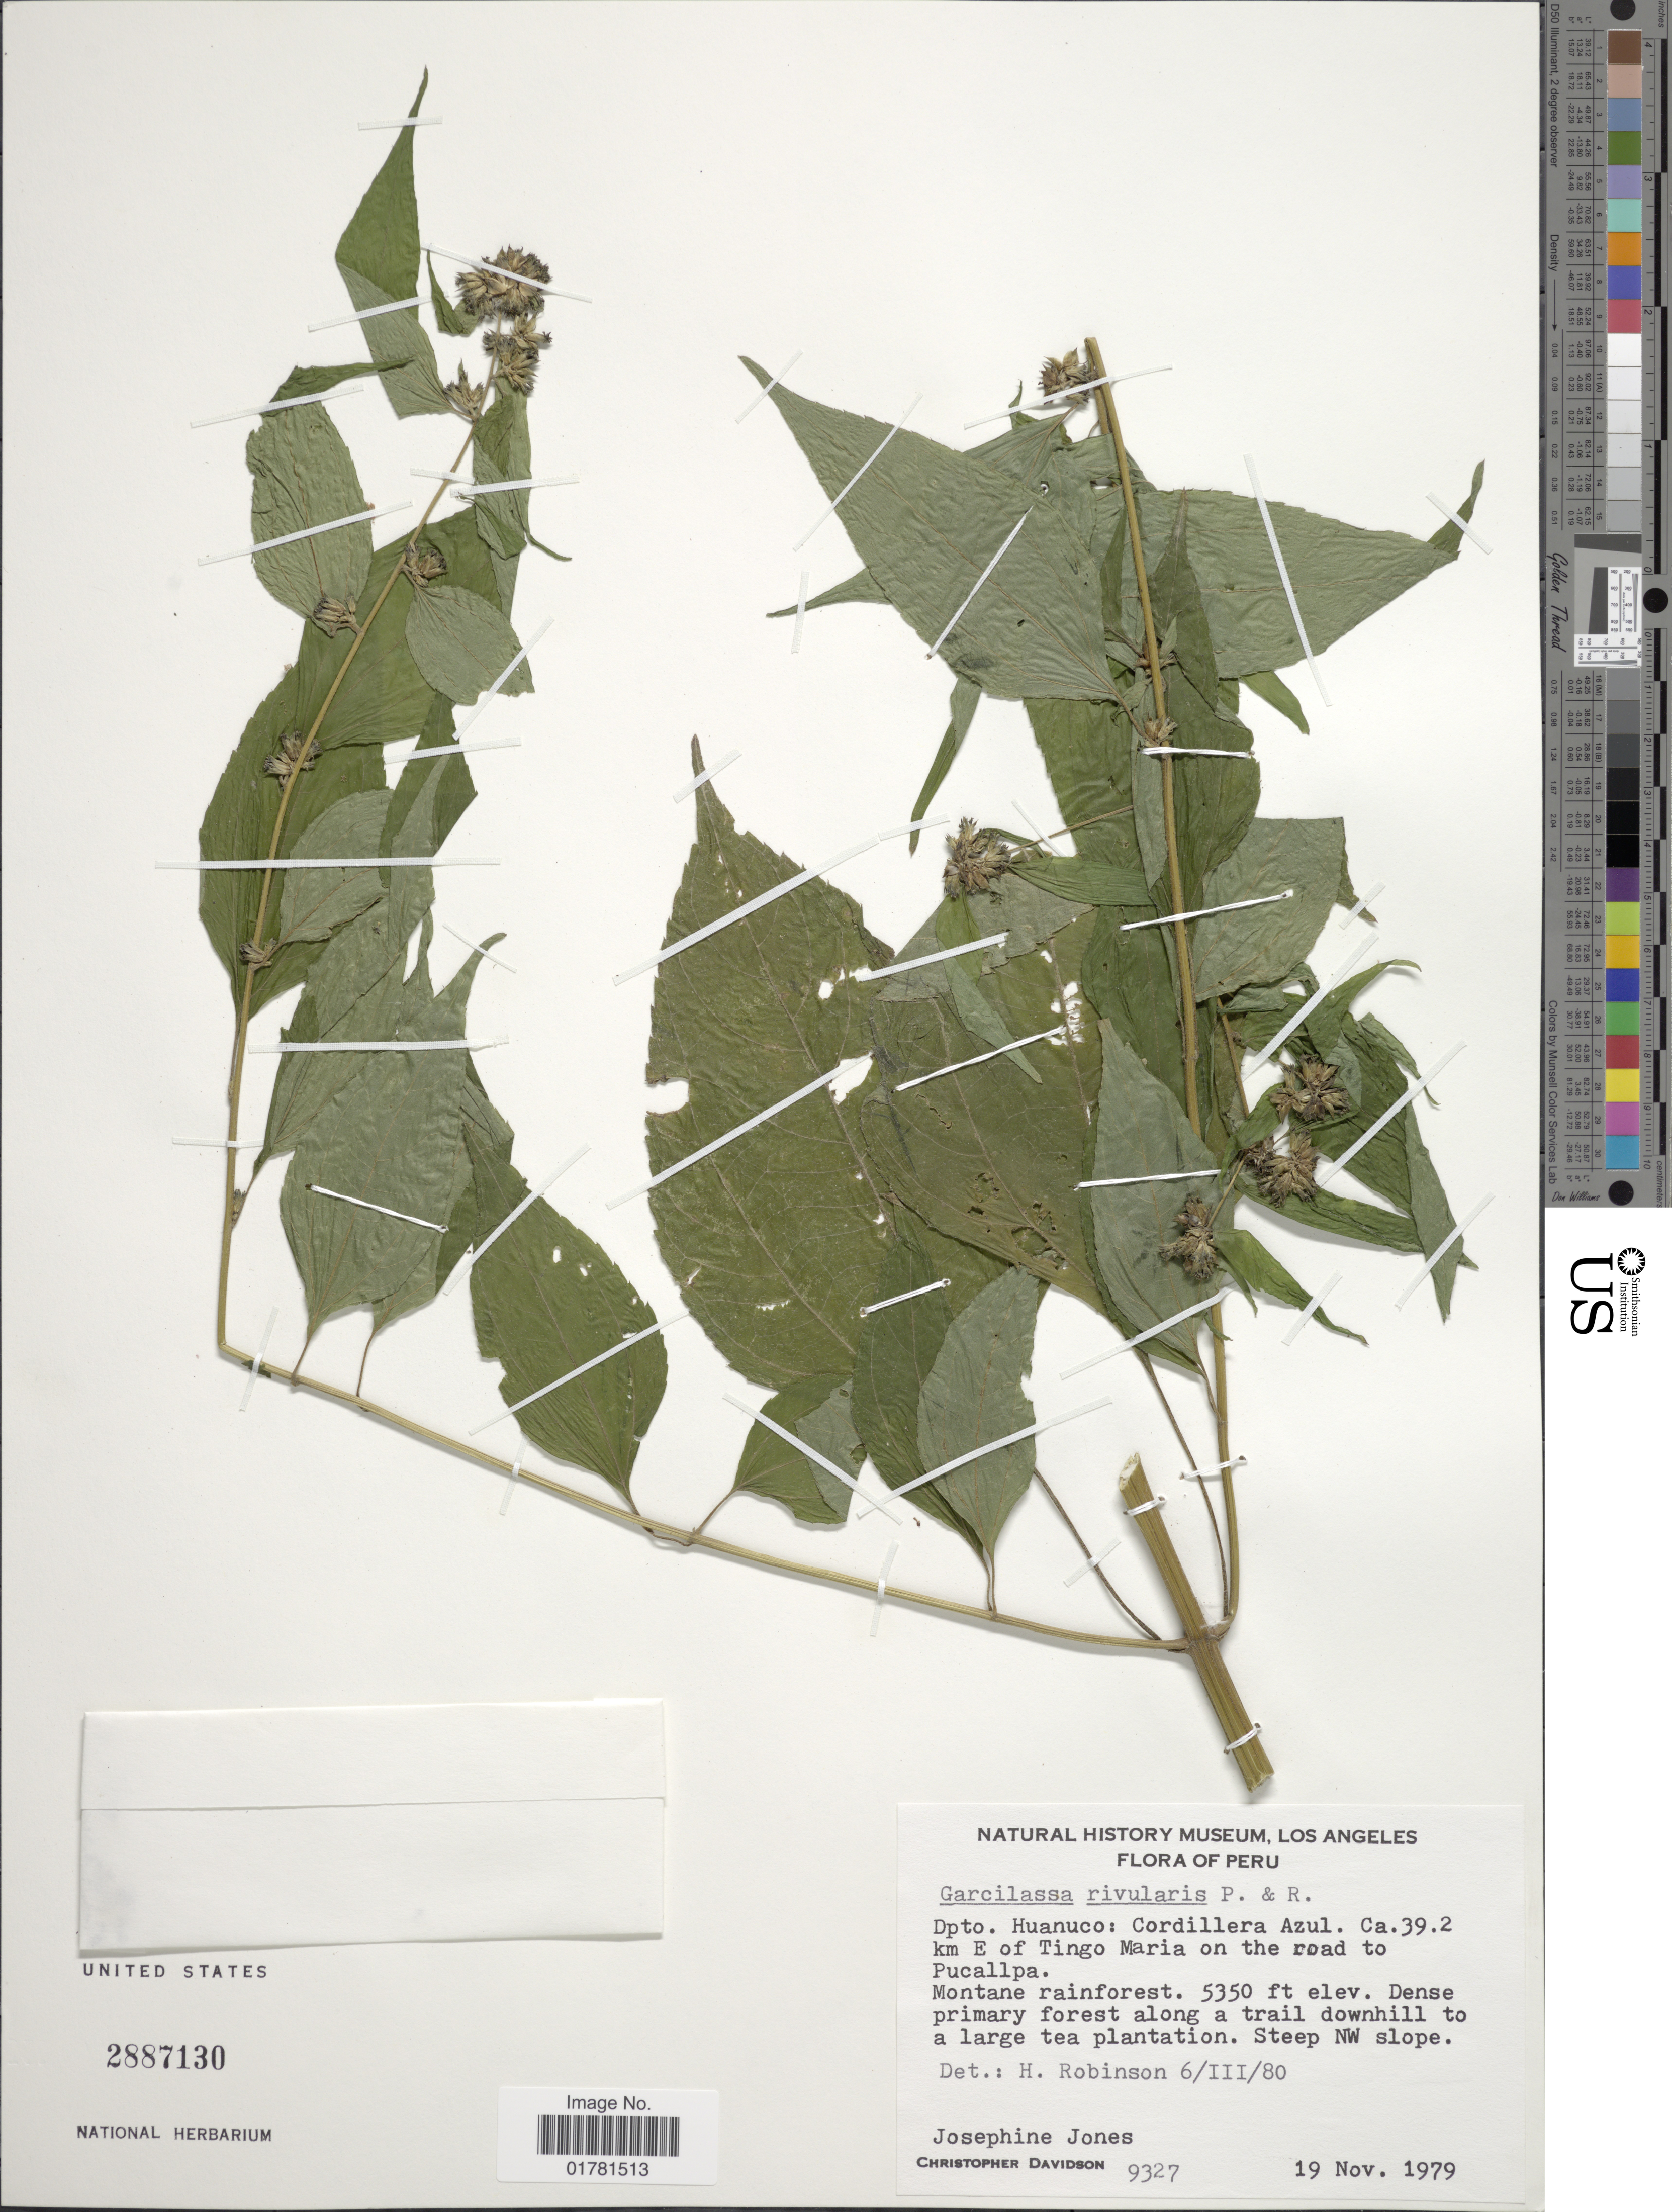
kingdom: Plantae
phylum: Tracheophyta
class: Magnoliopsida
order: Asterales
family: Asteraceae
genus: Garcilassa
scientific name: Garcilassa rivularis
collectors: J. Jones & C. Davidson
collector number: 9327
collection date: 1979-11-19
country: Peru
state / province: Huánuco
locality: Depto Huanuco: Cordillera Azul., Ca 39.2 km E of Tingo Maria on the road to Pucallpa. Mountain rainforest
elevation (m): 1631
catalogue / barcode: US 2887130